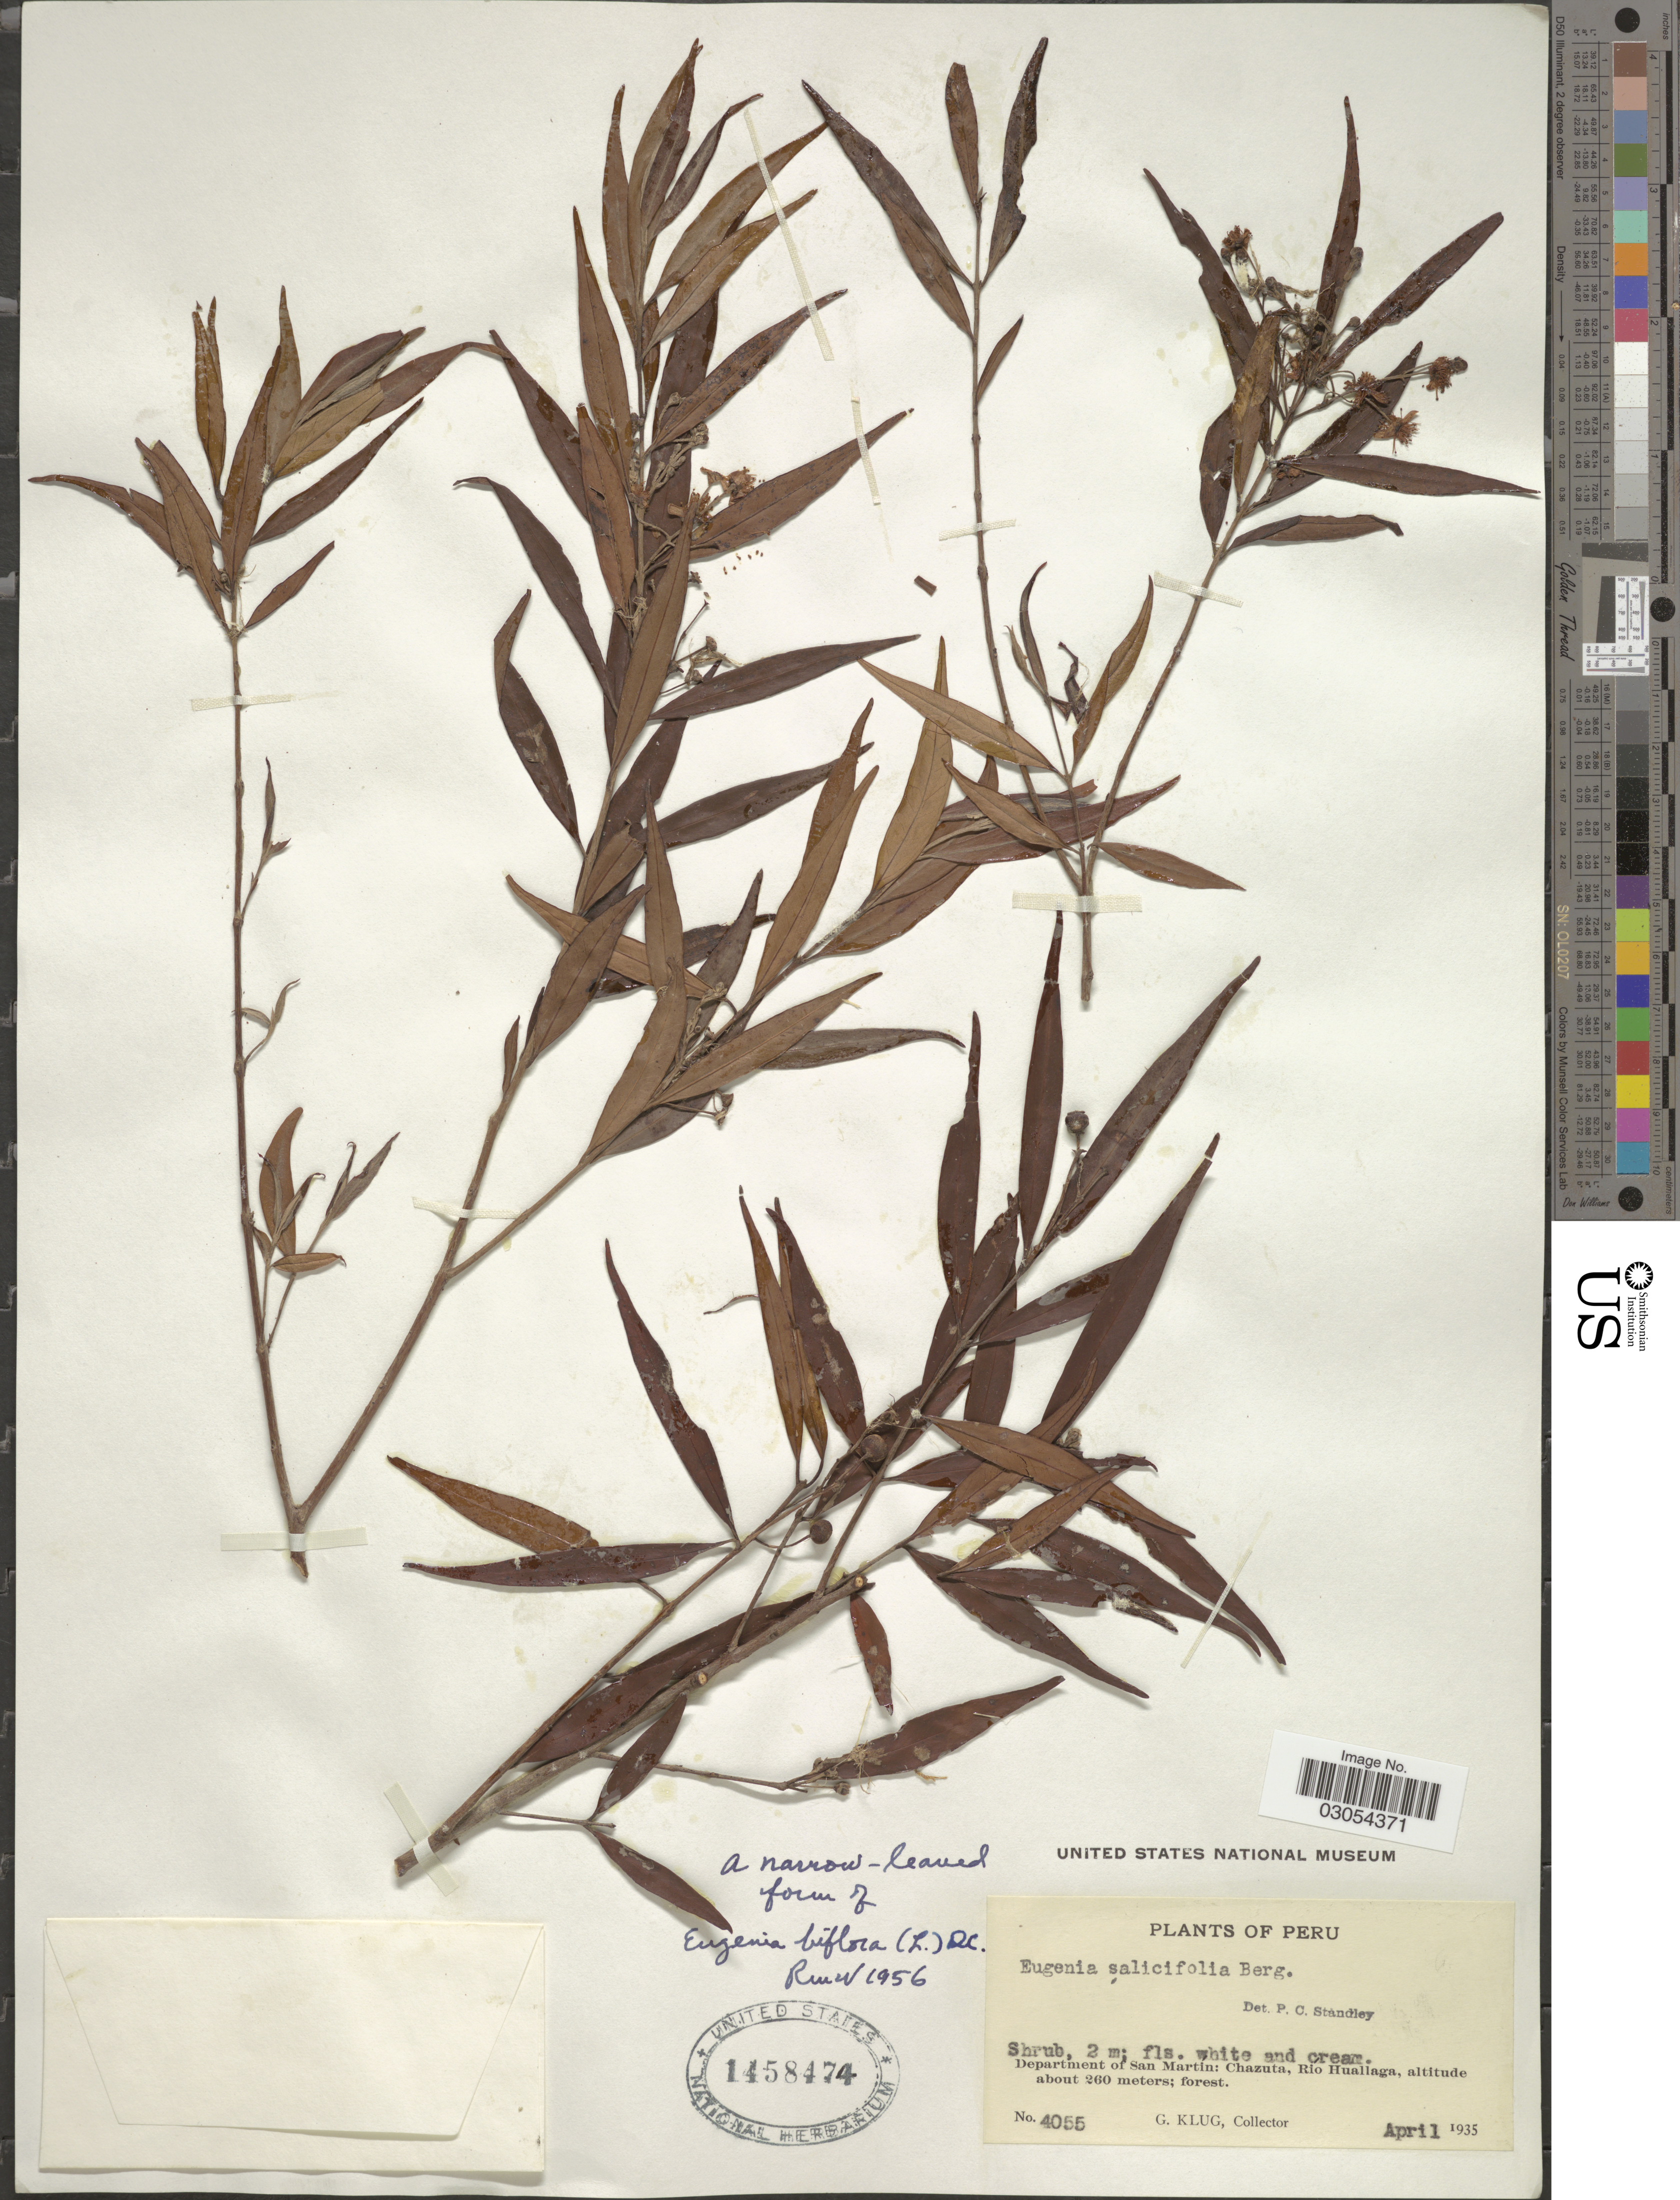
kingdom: Plantae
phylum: Tracheophyta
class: Magnoliopsida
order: Myrtales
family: Myrtaceae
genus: Eugenia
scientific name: Eugenia biflora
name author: (L.) DC.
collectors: G. Klug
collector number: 4055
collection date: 1935-04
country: Peru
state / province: San Martín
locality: Department of San Martin: Chazuta, Rio Huallaga.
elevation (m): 260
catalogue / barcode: US 1458474